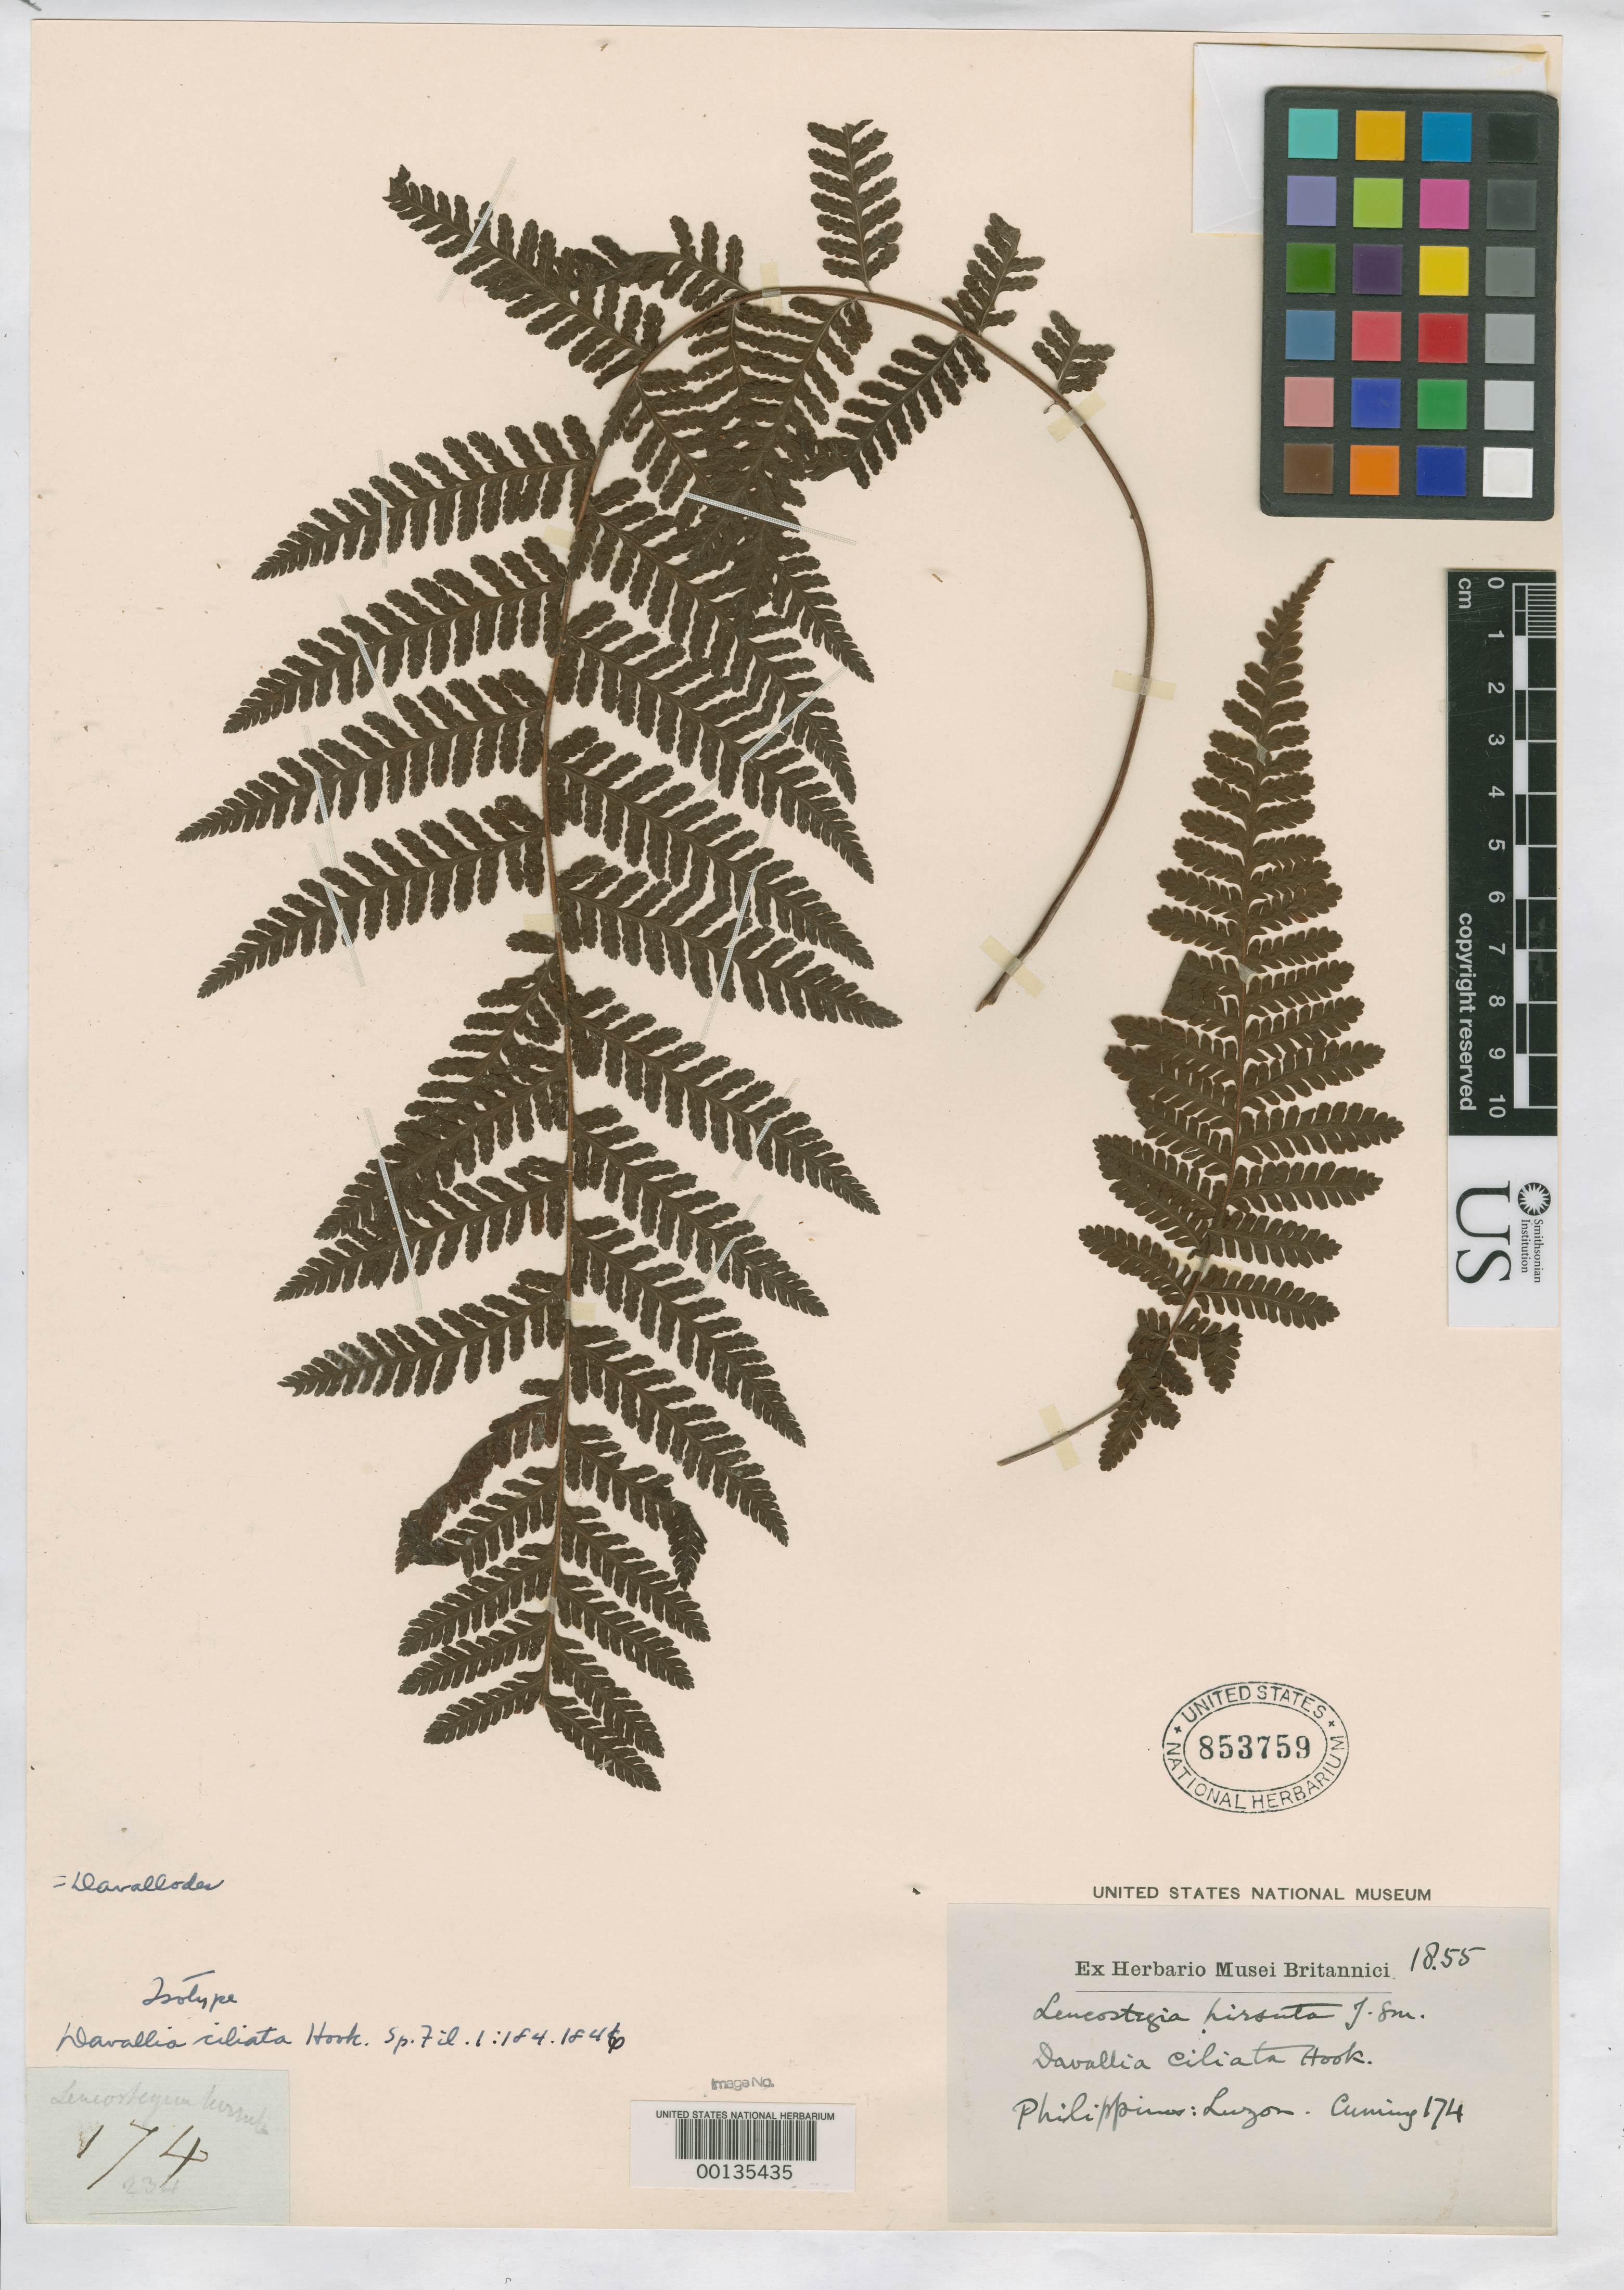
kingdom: Plantae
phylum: Tracheophyta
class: Polypodiopsida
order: Polypodiales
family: Davalliaceae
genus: Davallia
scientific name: Davallia ciliata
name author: Hook.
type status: Type Collection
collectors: H. Cuming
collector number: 174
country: Philippines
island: Luzon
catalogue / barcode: US 853759